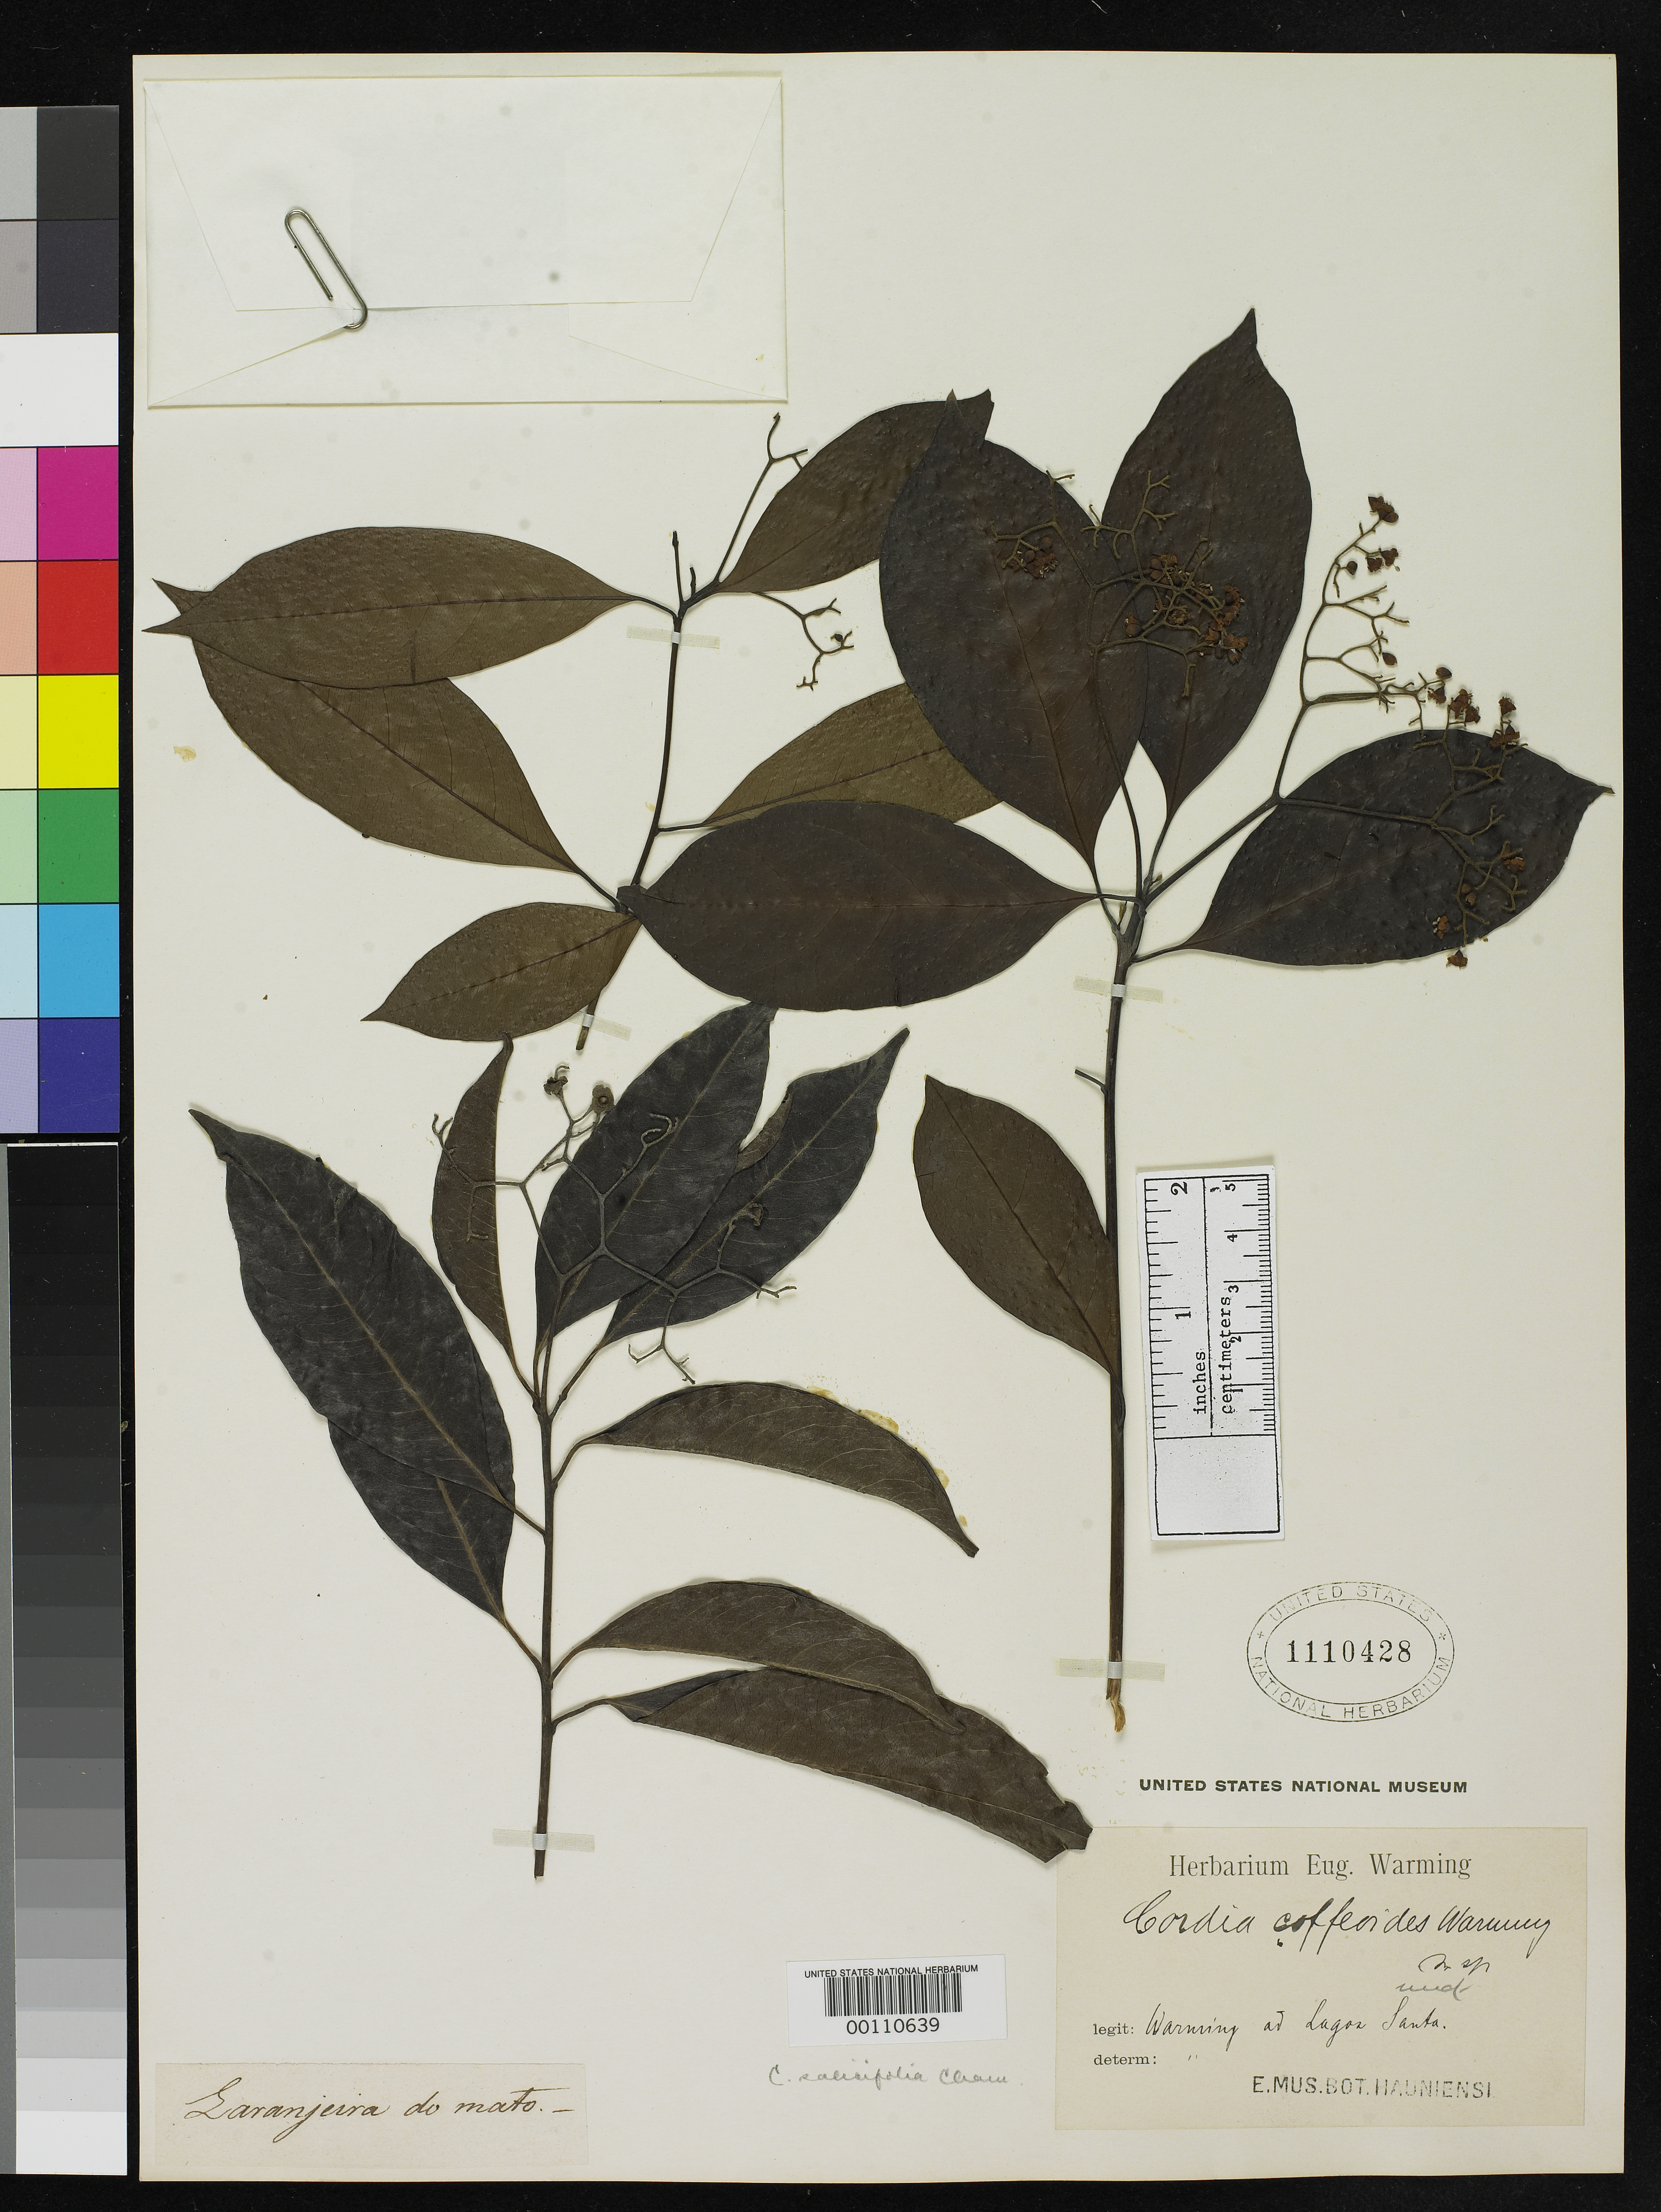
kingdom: Plantae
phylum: Tracheophyta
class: Magnoliopsida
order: Boraginales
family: Cordiaceae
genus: Cordia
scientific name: Cordia coffeoides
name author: Warm.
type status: Type Collection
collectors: E. Warming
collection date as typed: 1865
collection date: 1865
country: Brazil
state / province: Minas Gerais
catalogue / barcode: US 1110428